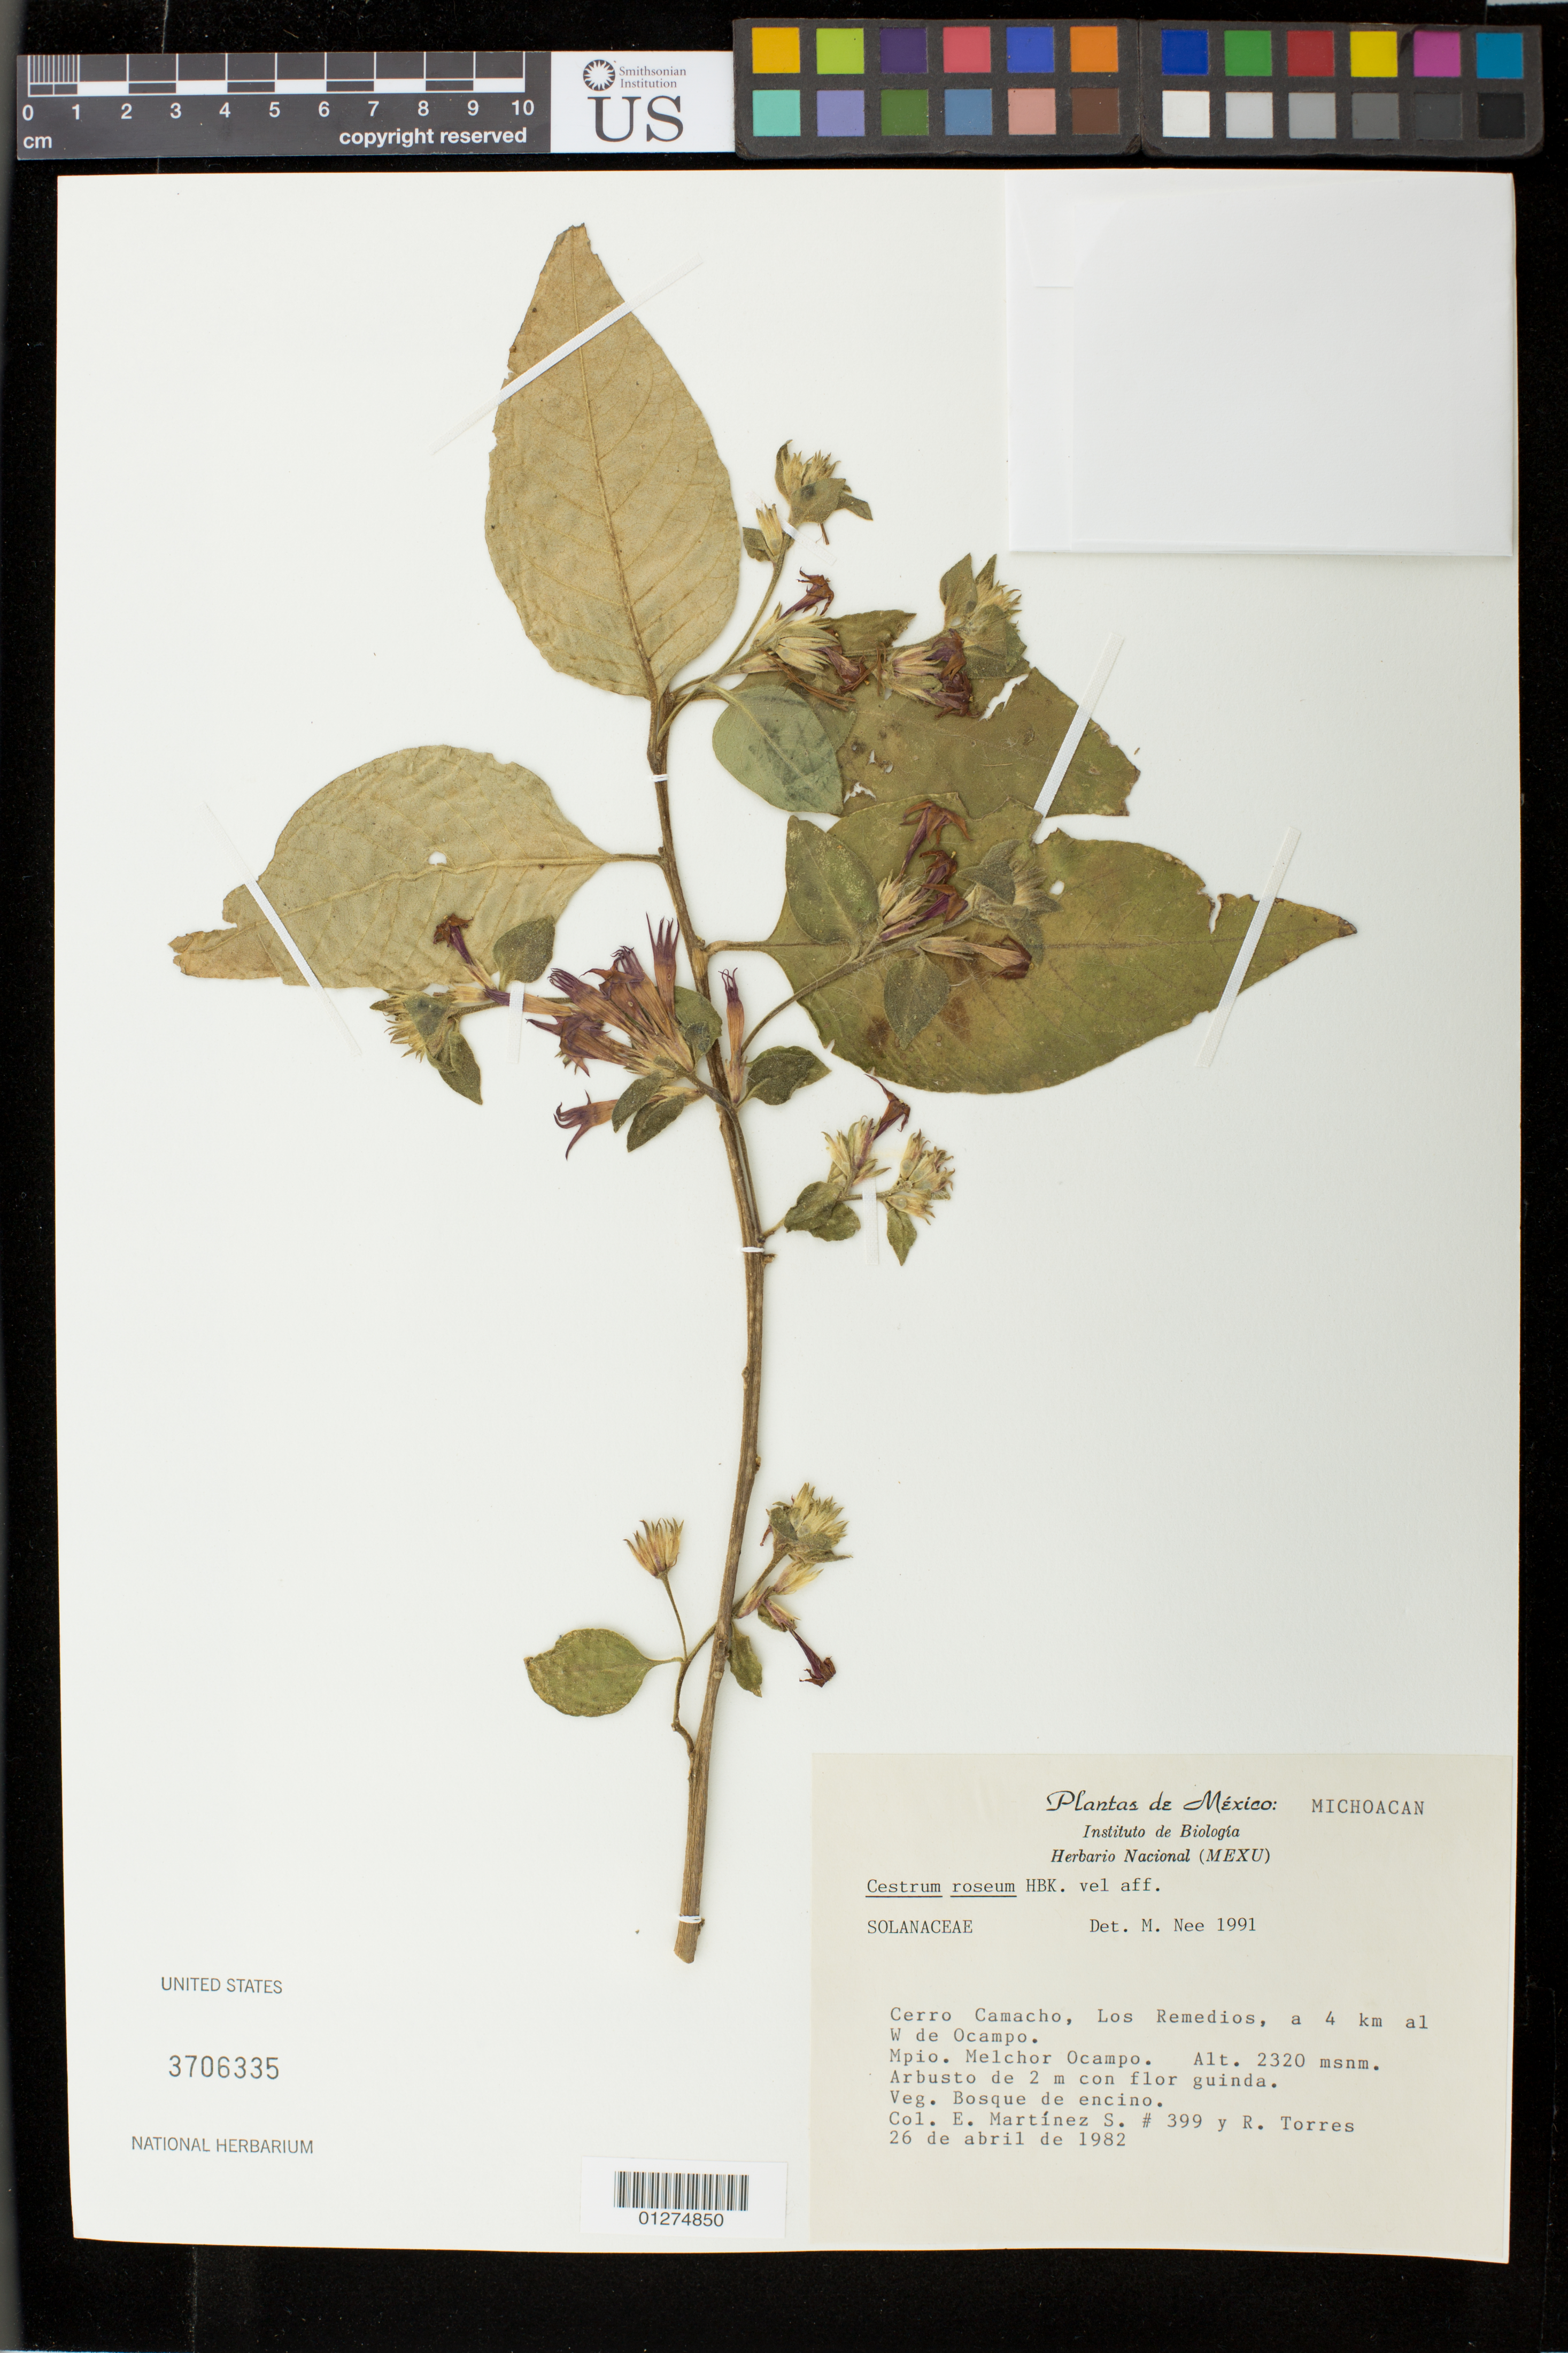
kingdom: Plantae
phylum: Tracheophyta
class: Magnoliopsida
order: Solanales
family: Solanaceae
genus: Cestrum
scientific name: Cestrum roseum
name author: Kunth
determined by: Nee, M.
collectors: E. M. Martínez S. & R. Torres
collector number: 399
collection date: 1982-04-26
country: Mexico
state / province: Michoacán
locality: Cerro Camacho, Los Remedios, a 4 km al W de Ocampo, Mpio, Melchor Ocampo.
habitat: bosque de encino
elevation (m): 2320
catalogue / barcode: US 3706335